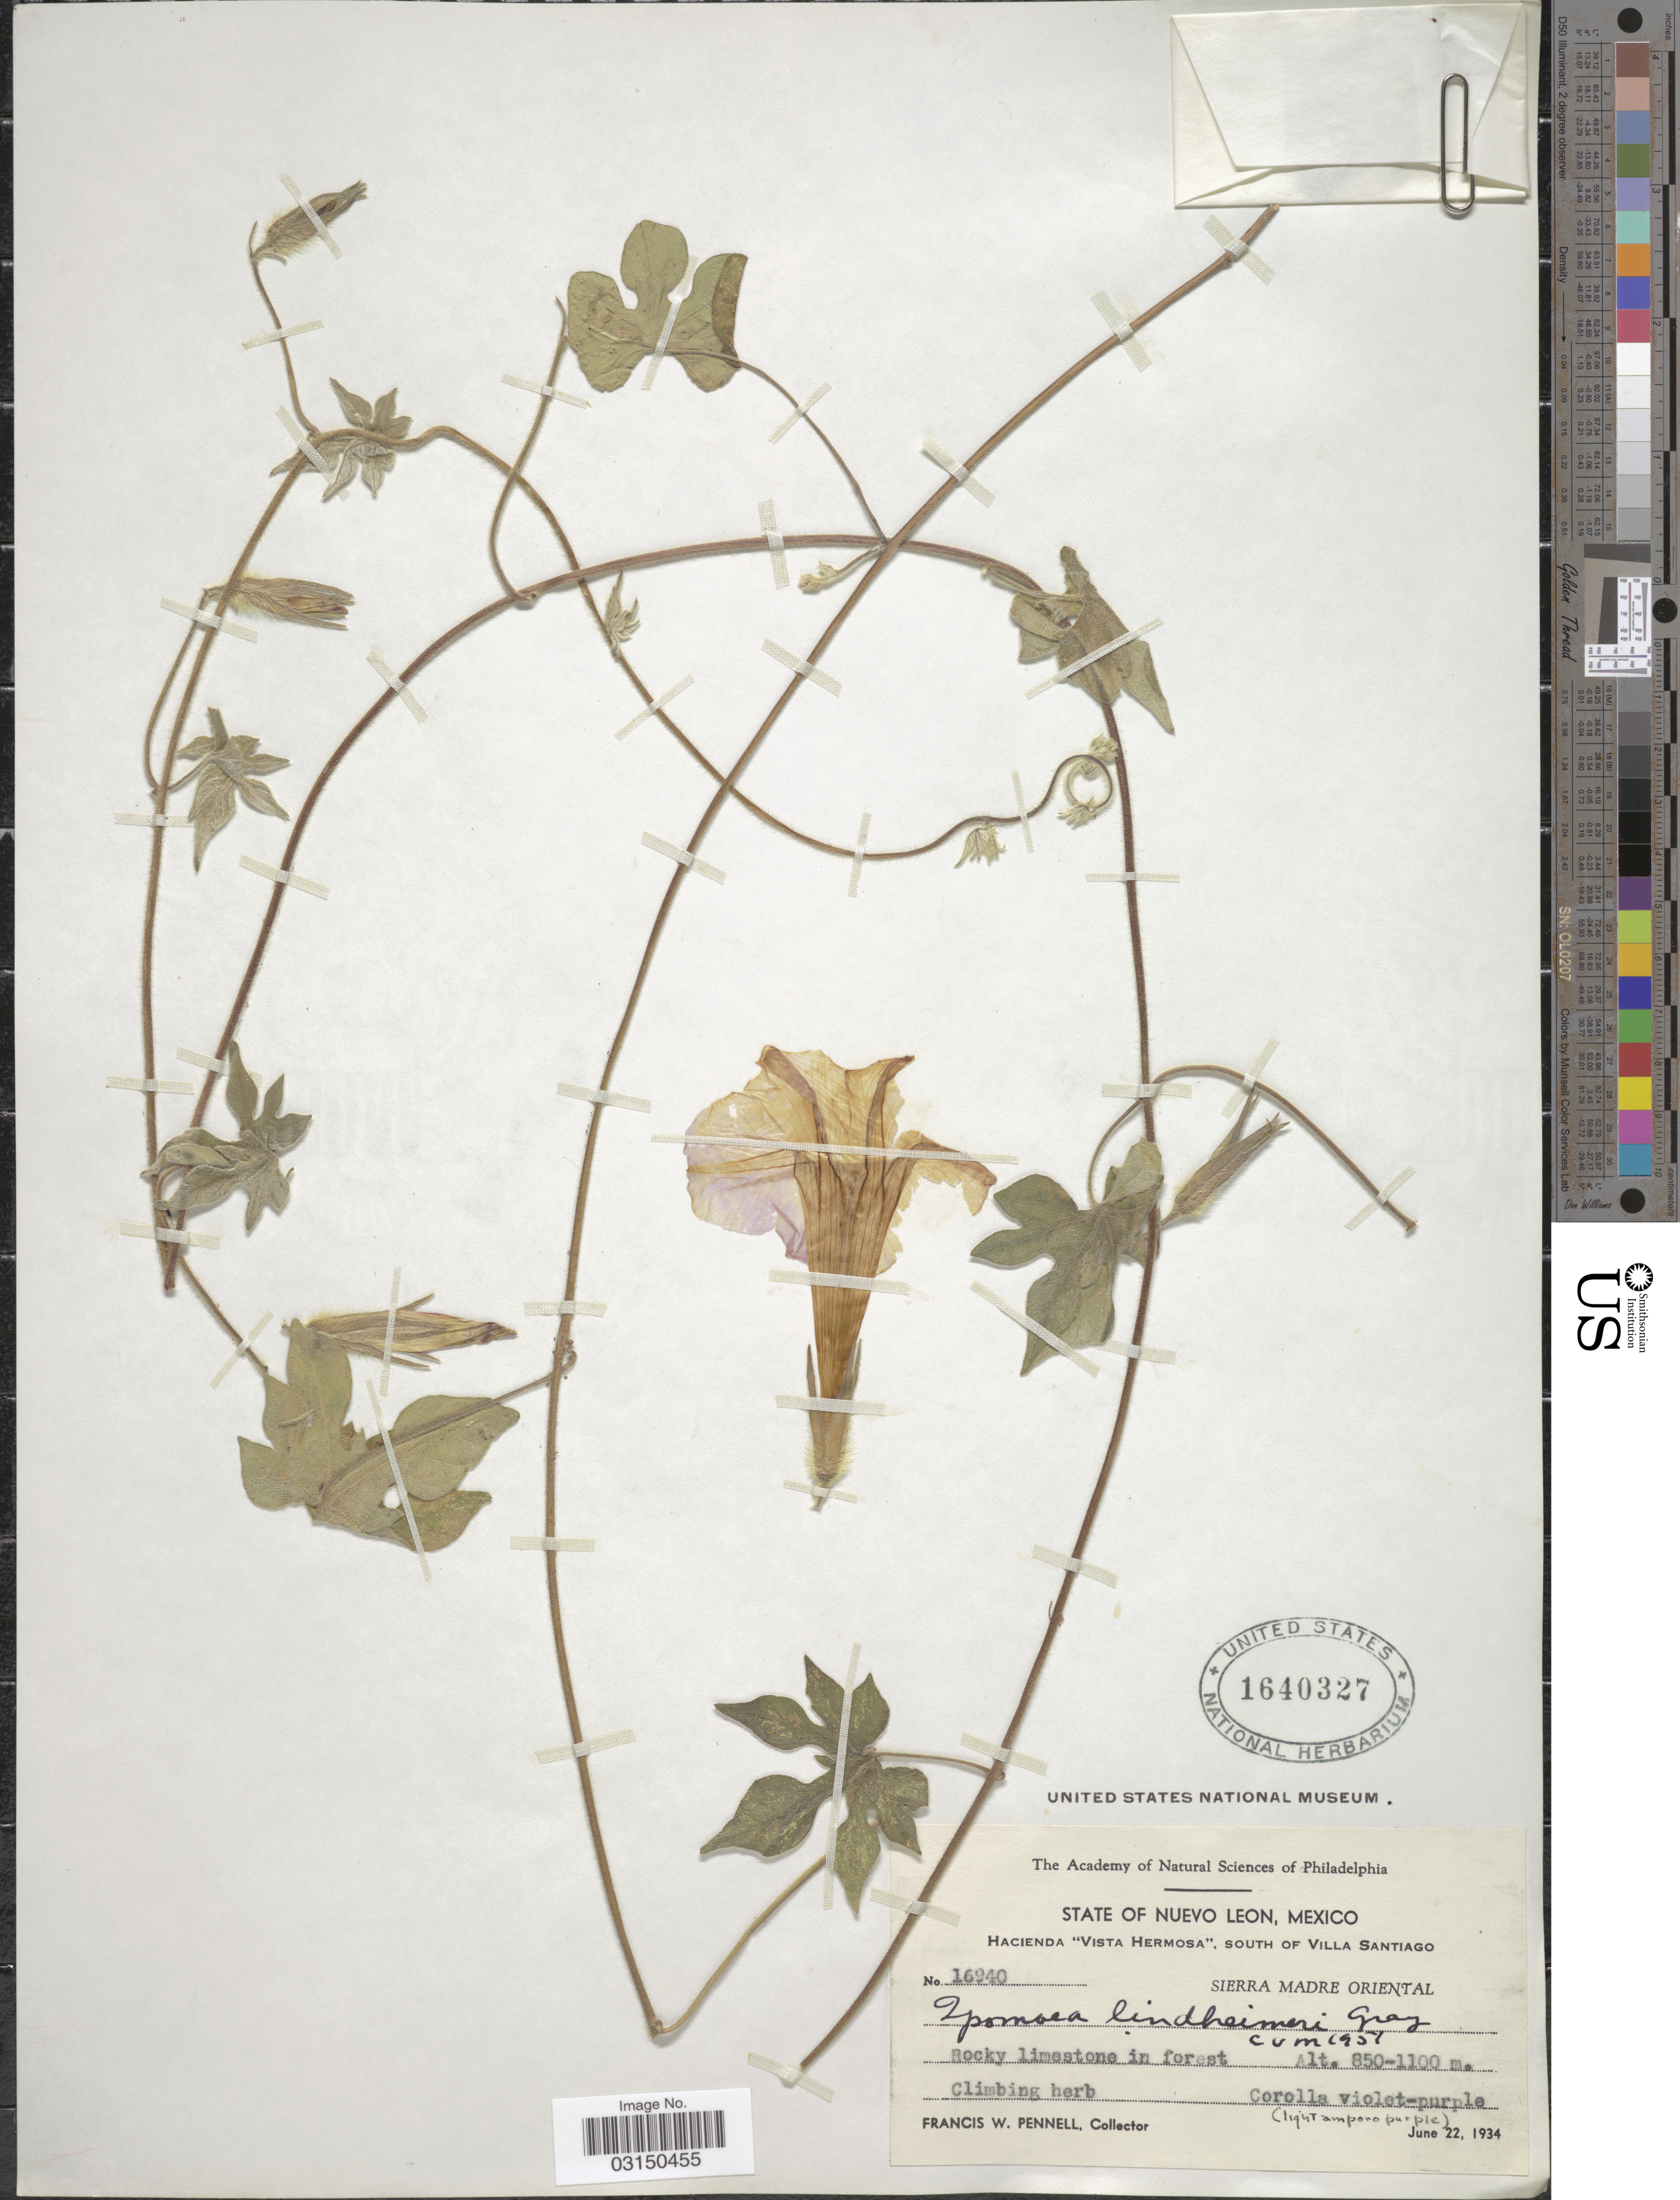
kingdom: Plantae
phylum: Tracheophyta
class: Magnoliopsida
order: Solanales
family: Convolvulaceae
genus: Ipomoea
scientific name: Ipomoea lindheimeri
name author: A. Gray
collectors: F. W. Pennell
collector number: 16940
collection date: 1934-06-22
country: Mexico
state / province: Nuevo León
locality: State of Nuevo Leon. Hacienda "Vista Hermosa", south of Villa Santiago. Sierra Madre Oriental.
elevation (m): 850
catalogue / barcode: US 1640327